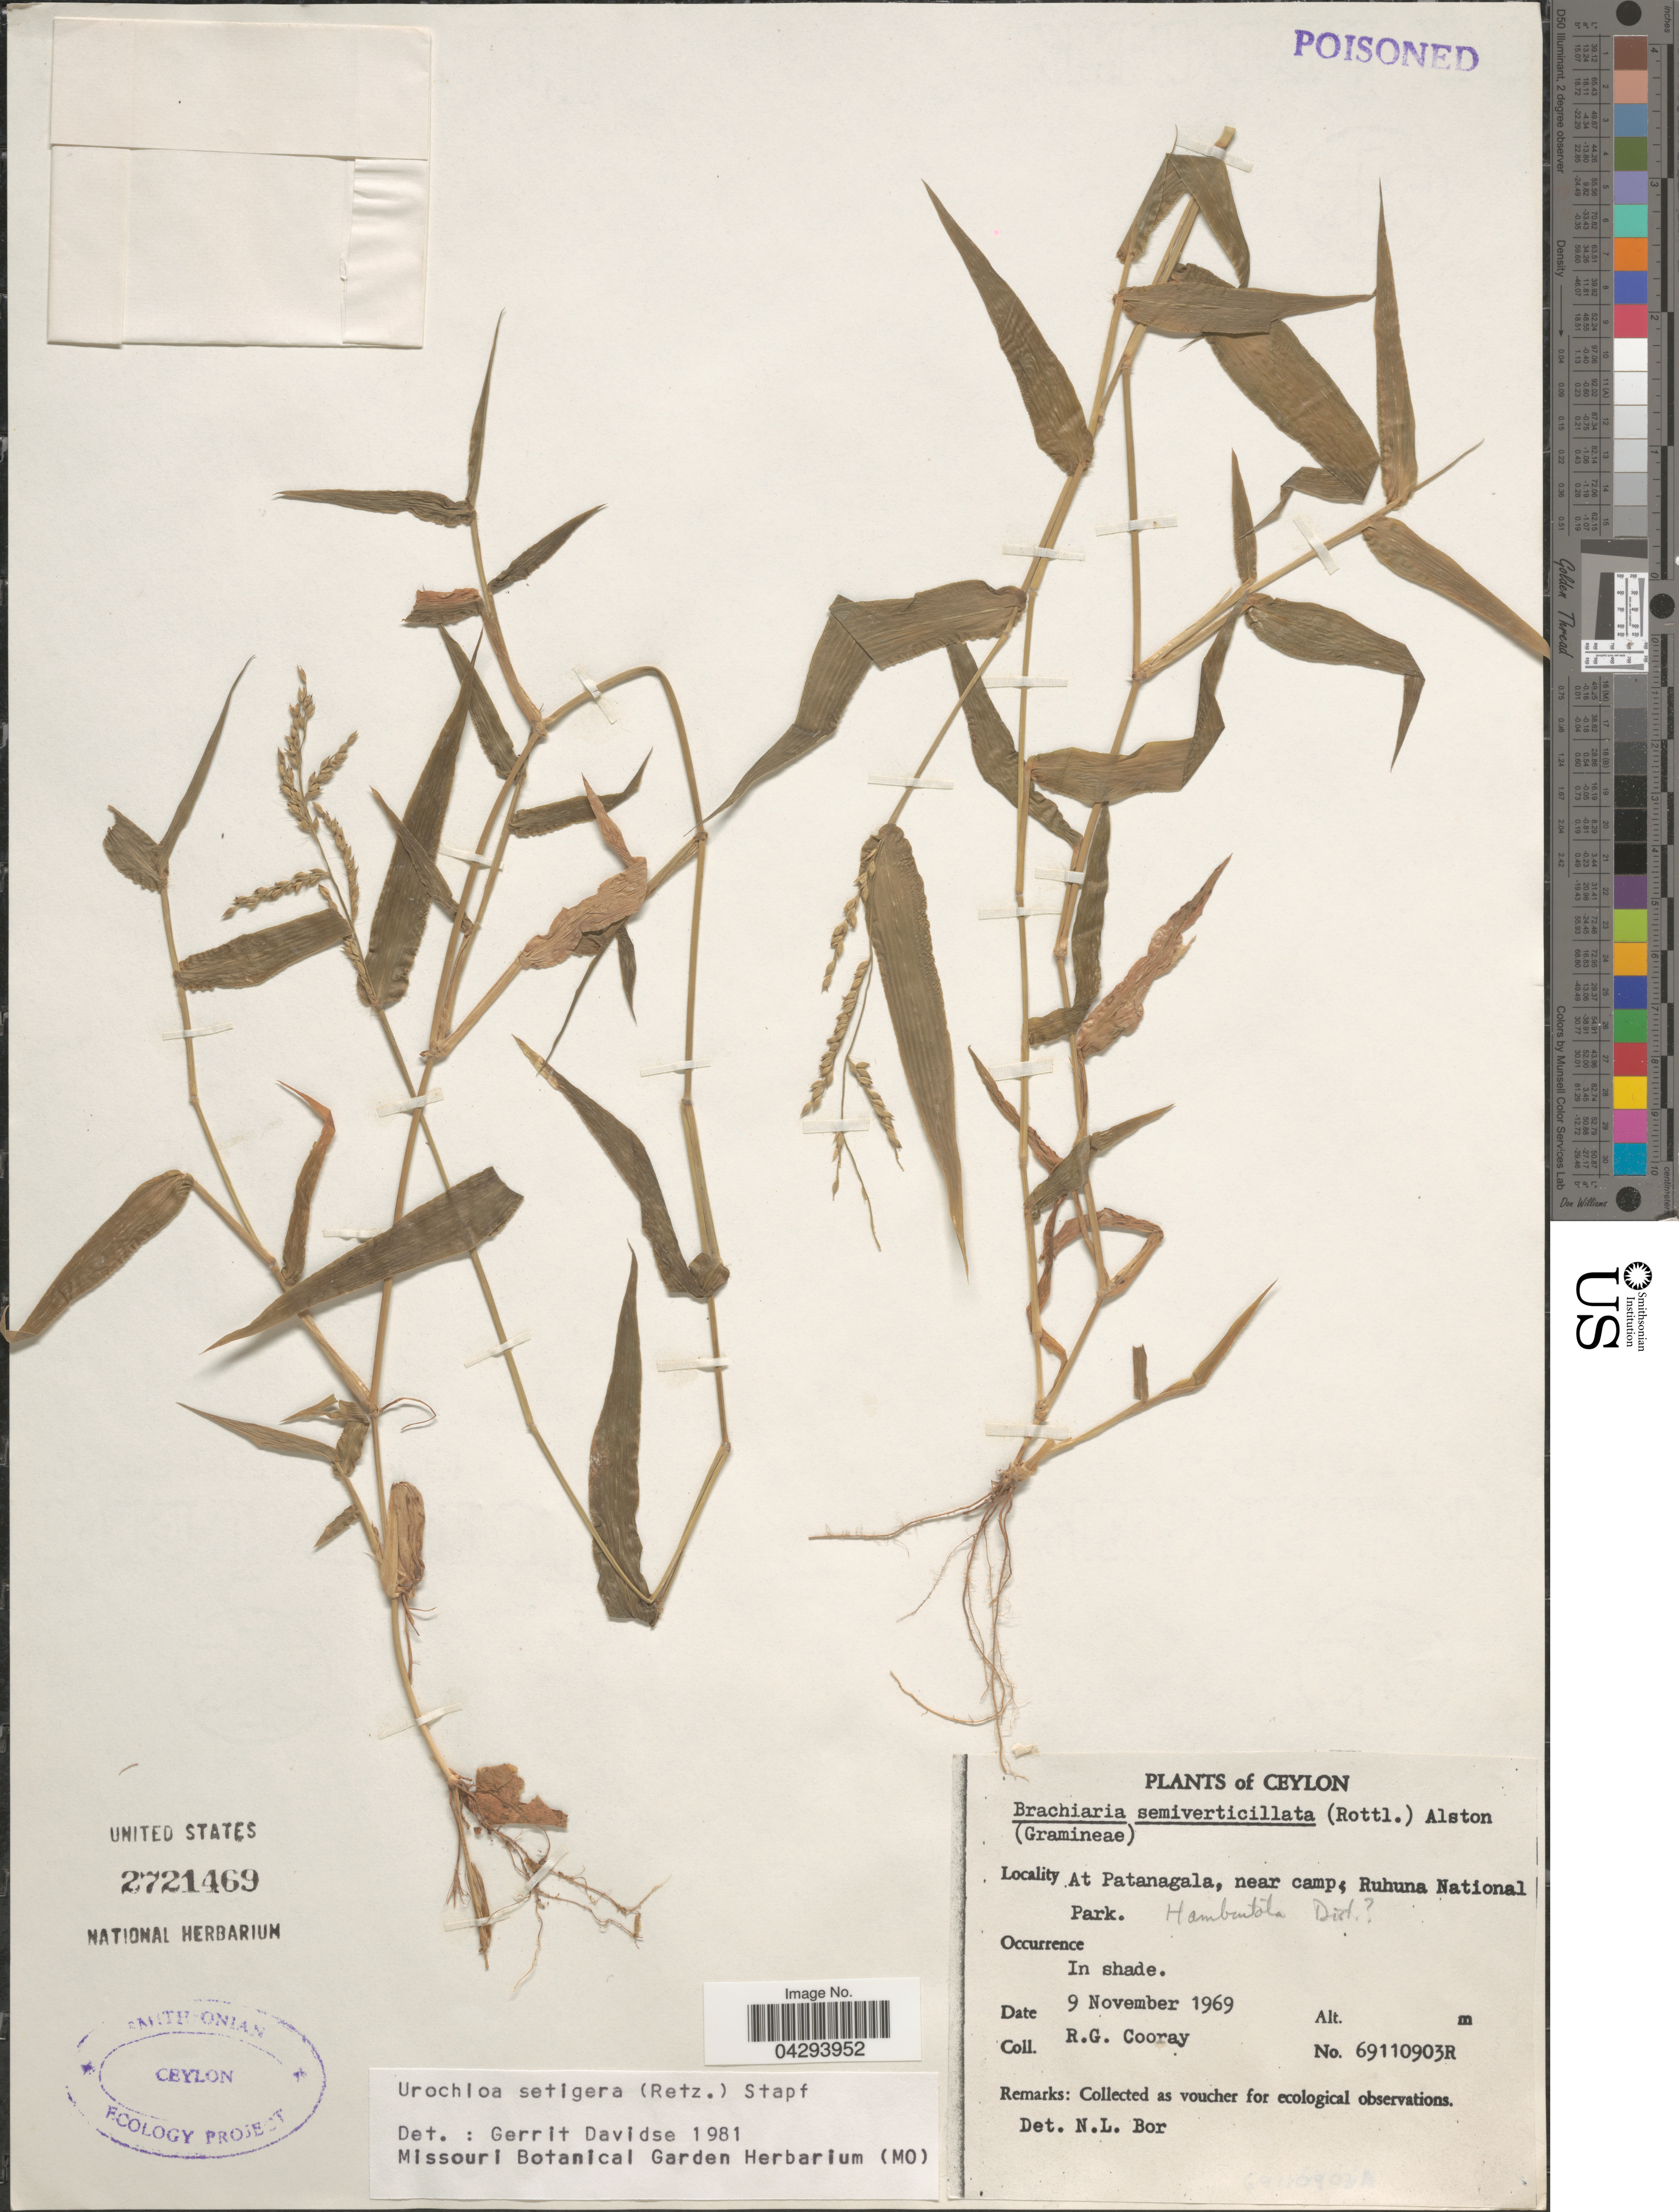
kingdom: Plantae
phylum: Tracheophyta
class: Liliopsida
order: Poales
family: Poaceae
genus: Urochloa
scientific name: Urochloa setigera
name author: (Retz.) Stapf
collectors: R. Cooray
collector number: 69110903R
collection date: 1969-11-09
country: Sri Lanka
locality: Ceylon. At Patanagala, near camp, Ruhuna National Park. Hambantota Dist.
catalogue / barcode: US 2721469